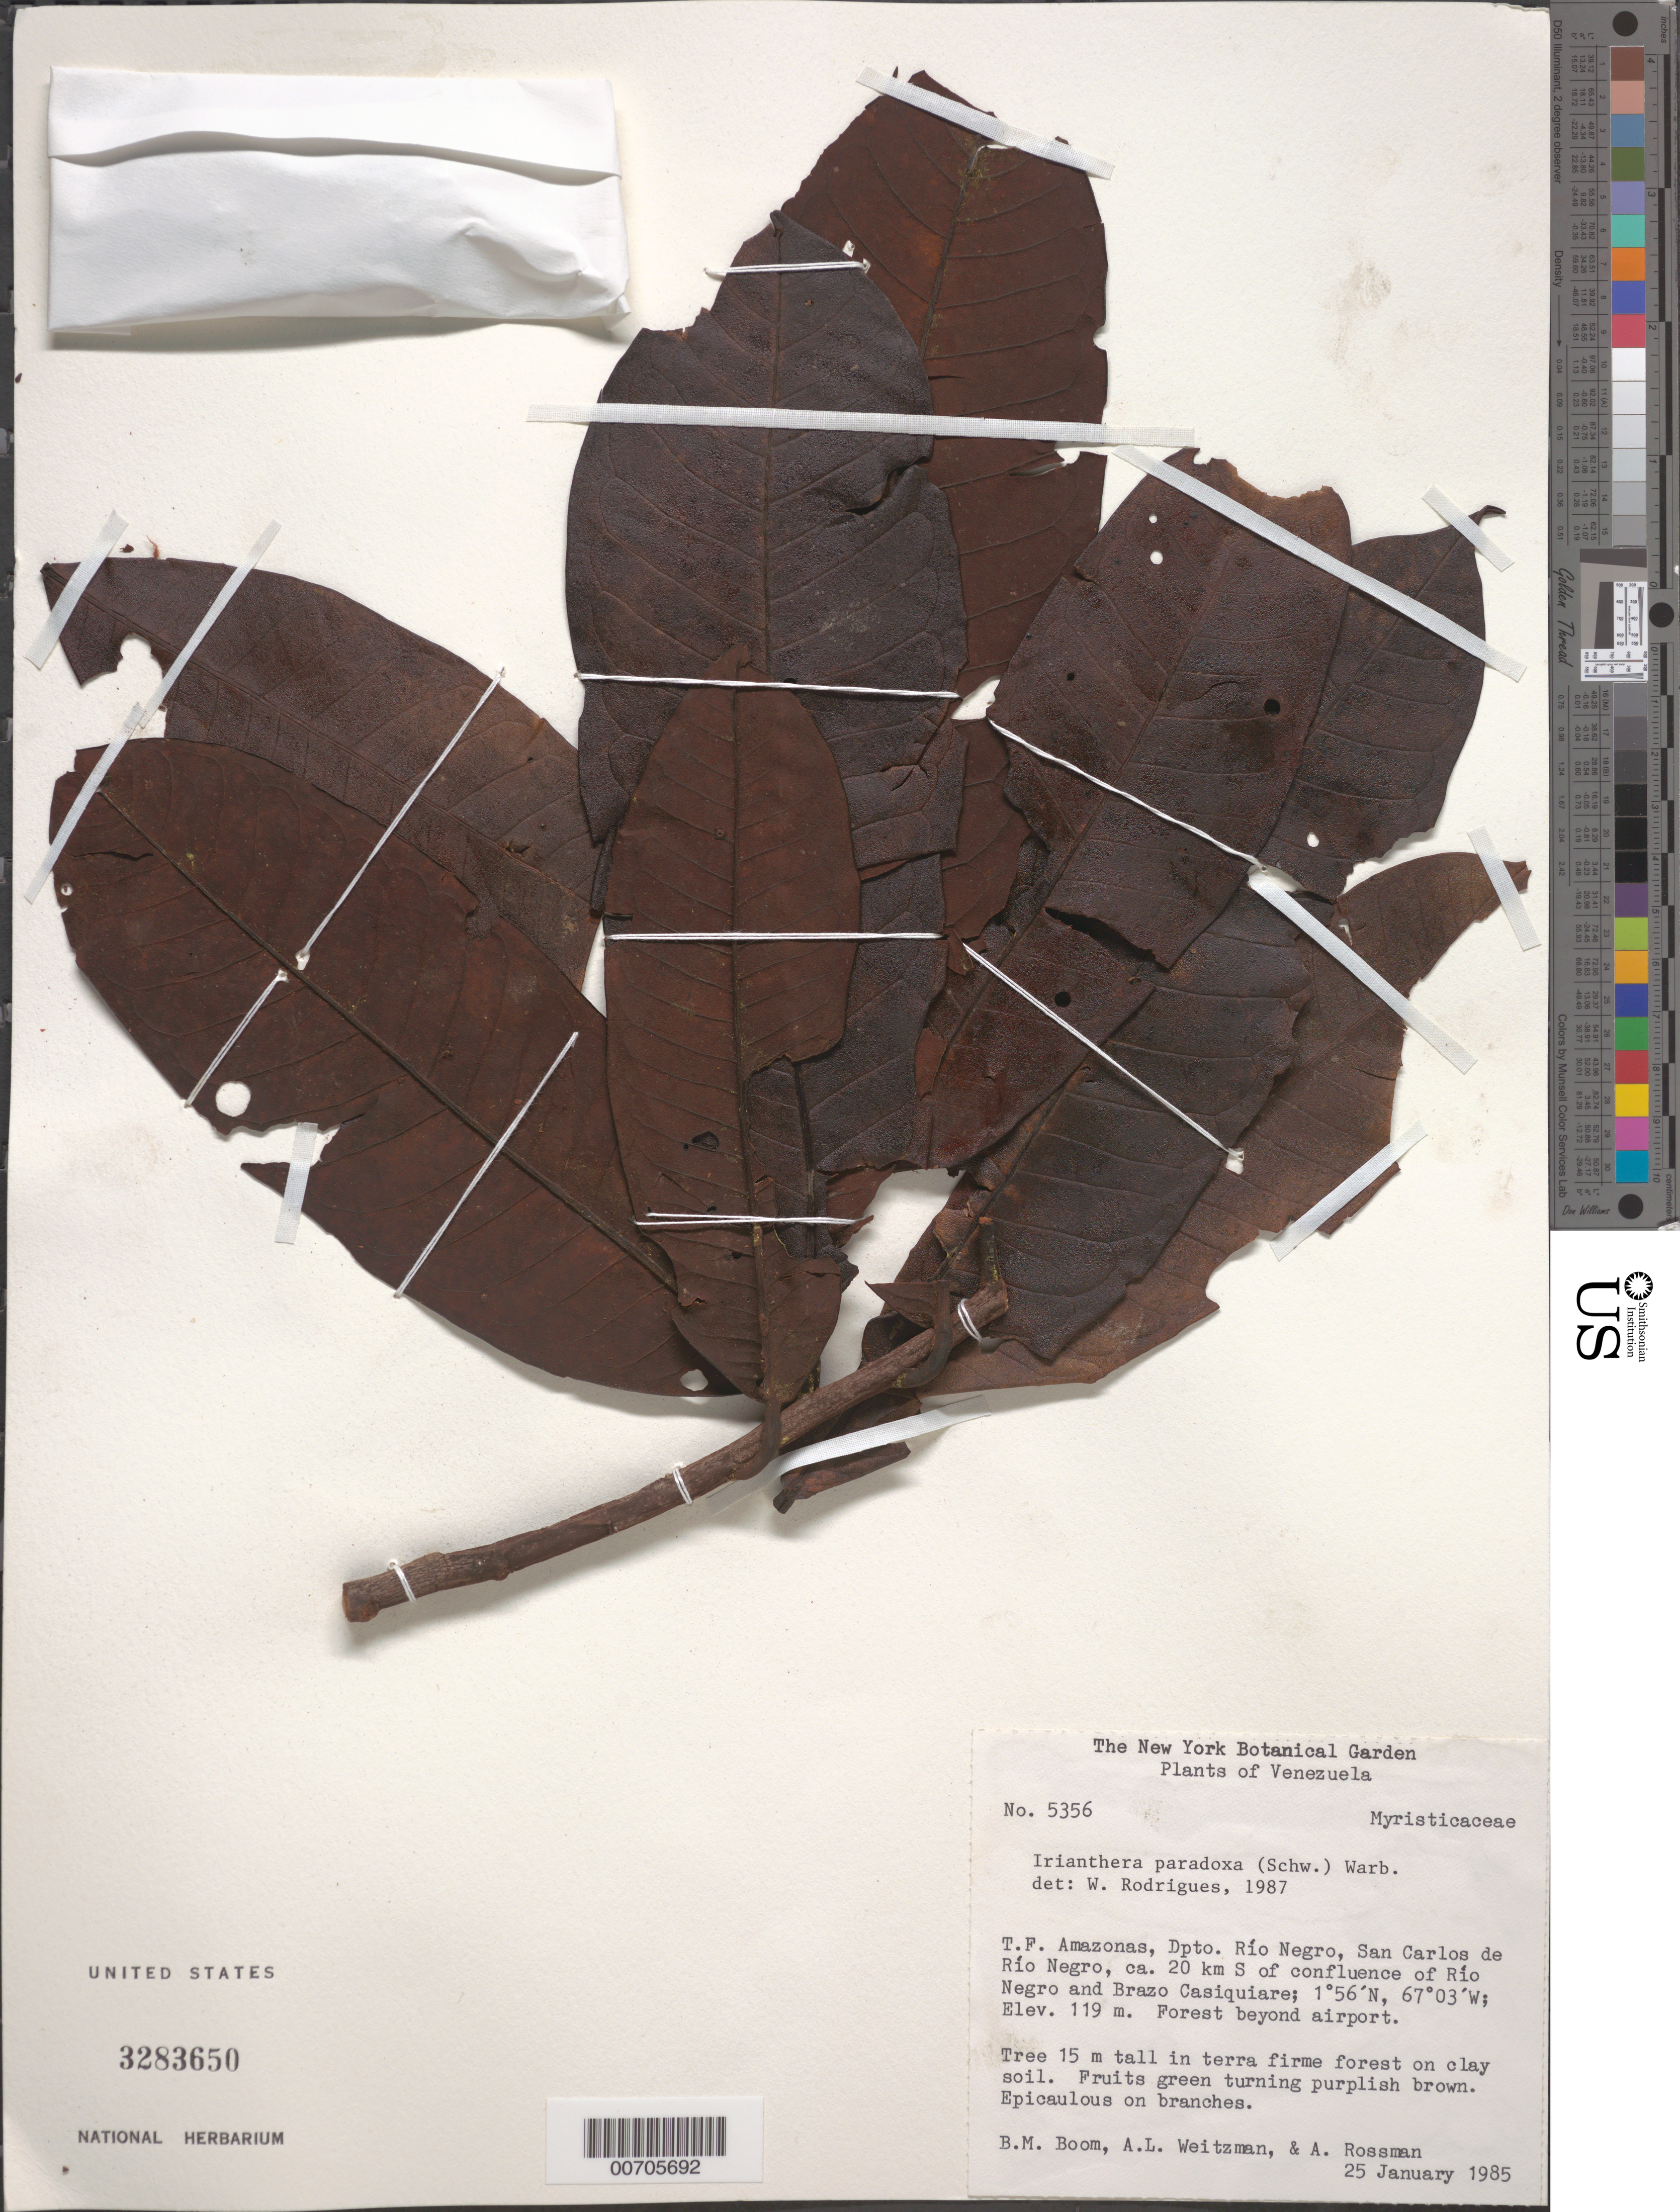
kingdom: Plantae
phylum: Tracheophyta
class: Magnoliopsida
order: Magnoliales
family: Myristicaceae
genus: Iryanthera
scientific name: Iryanthera paradoxa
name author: (Schwacke) Warb.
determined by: Rodrigues, W. A.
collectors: B. M. Boom, A. L. Weitzman & A. Rossman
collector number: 5356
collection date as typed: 25-Jan-85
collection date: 1985-01-25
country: Venezuela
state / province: Amazonas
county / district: Río Negro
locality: San Carlos de Río Negro, ca. 20 km S of confl. of Río Negro and Brazo Casiquiare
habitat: Terra firma forest on clay soil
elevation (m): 119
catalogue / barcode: US 3283650